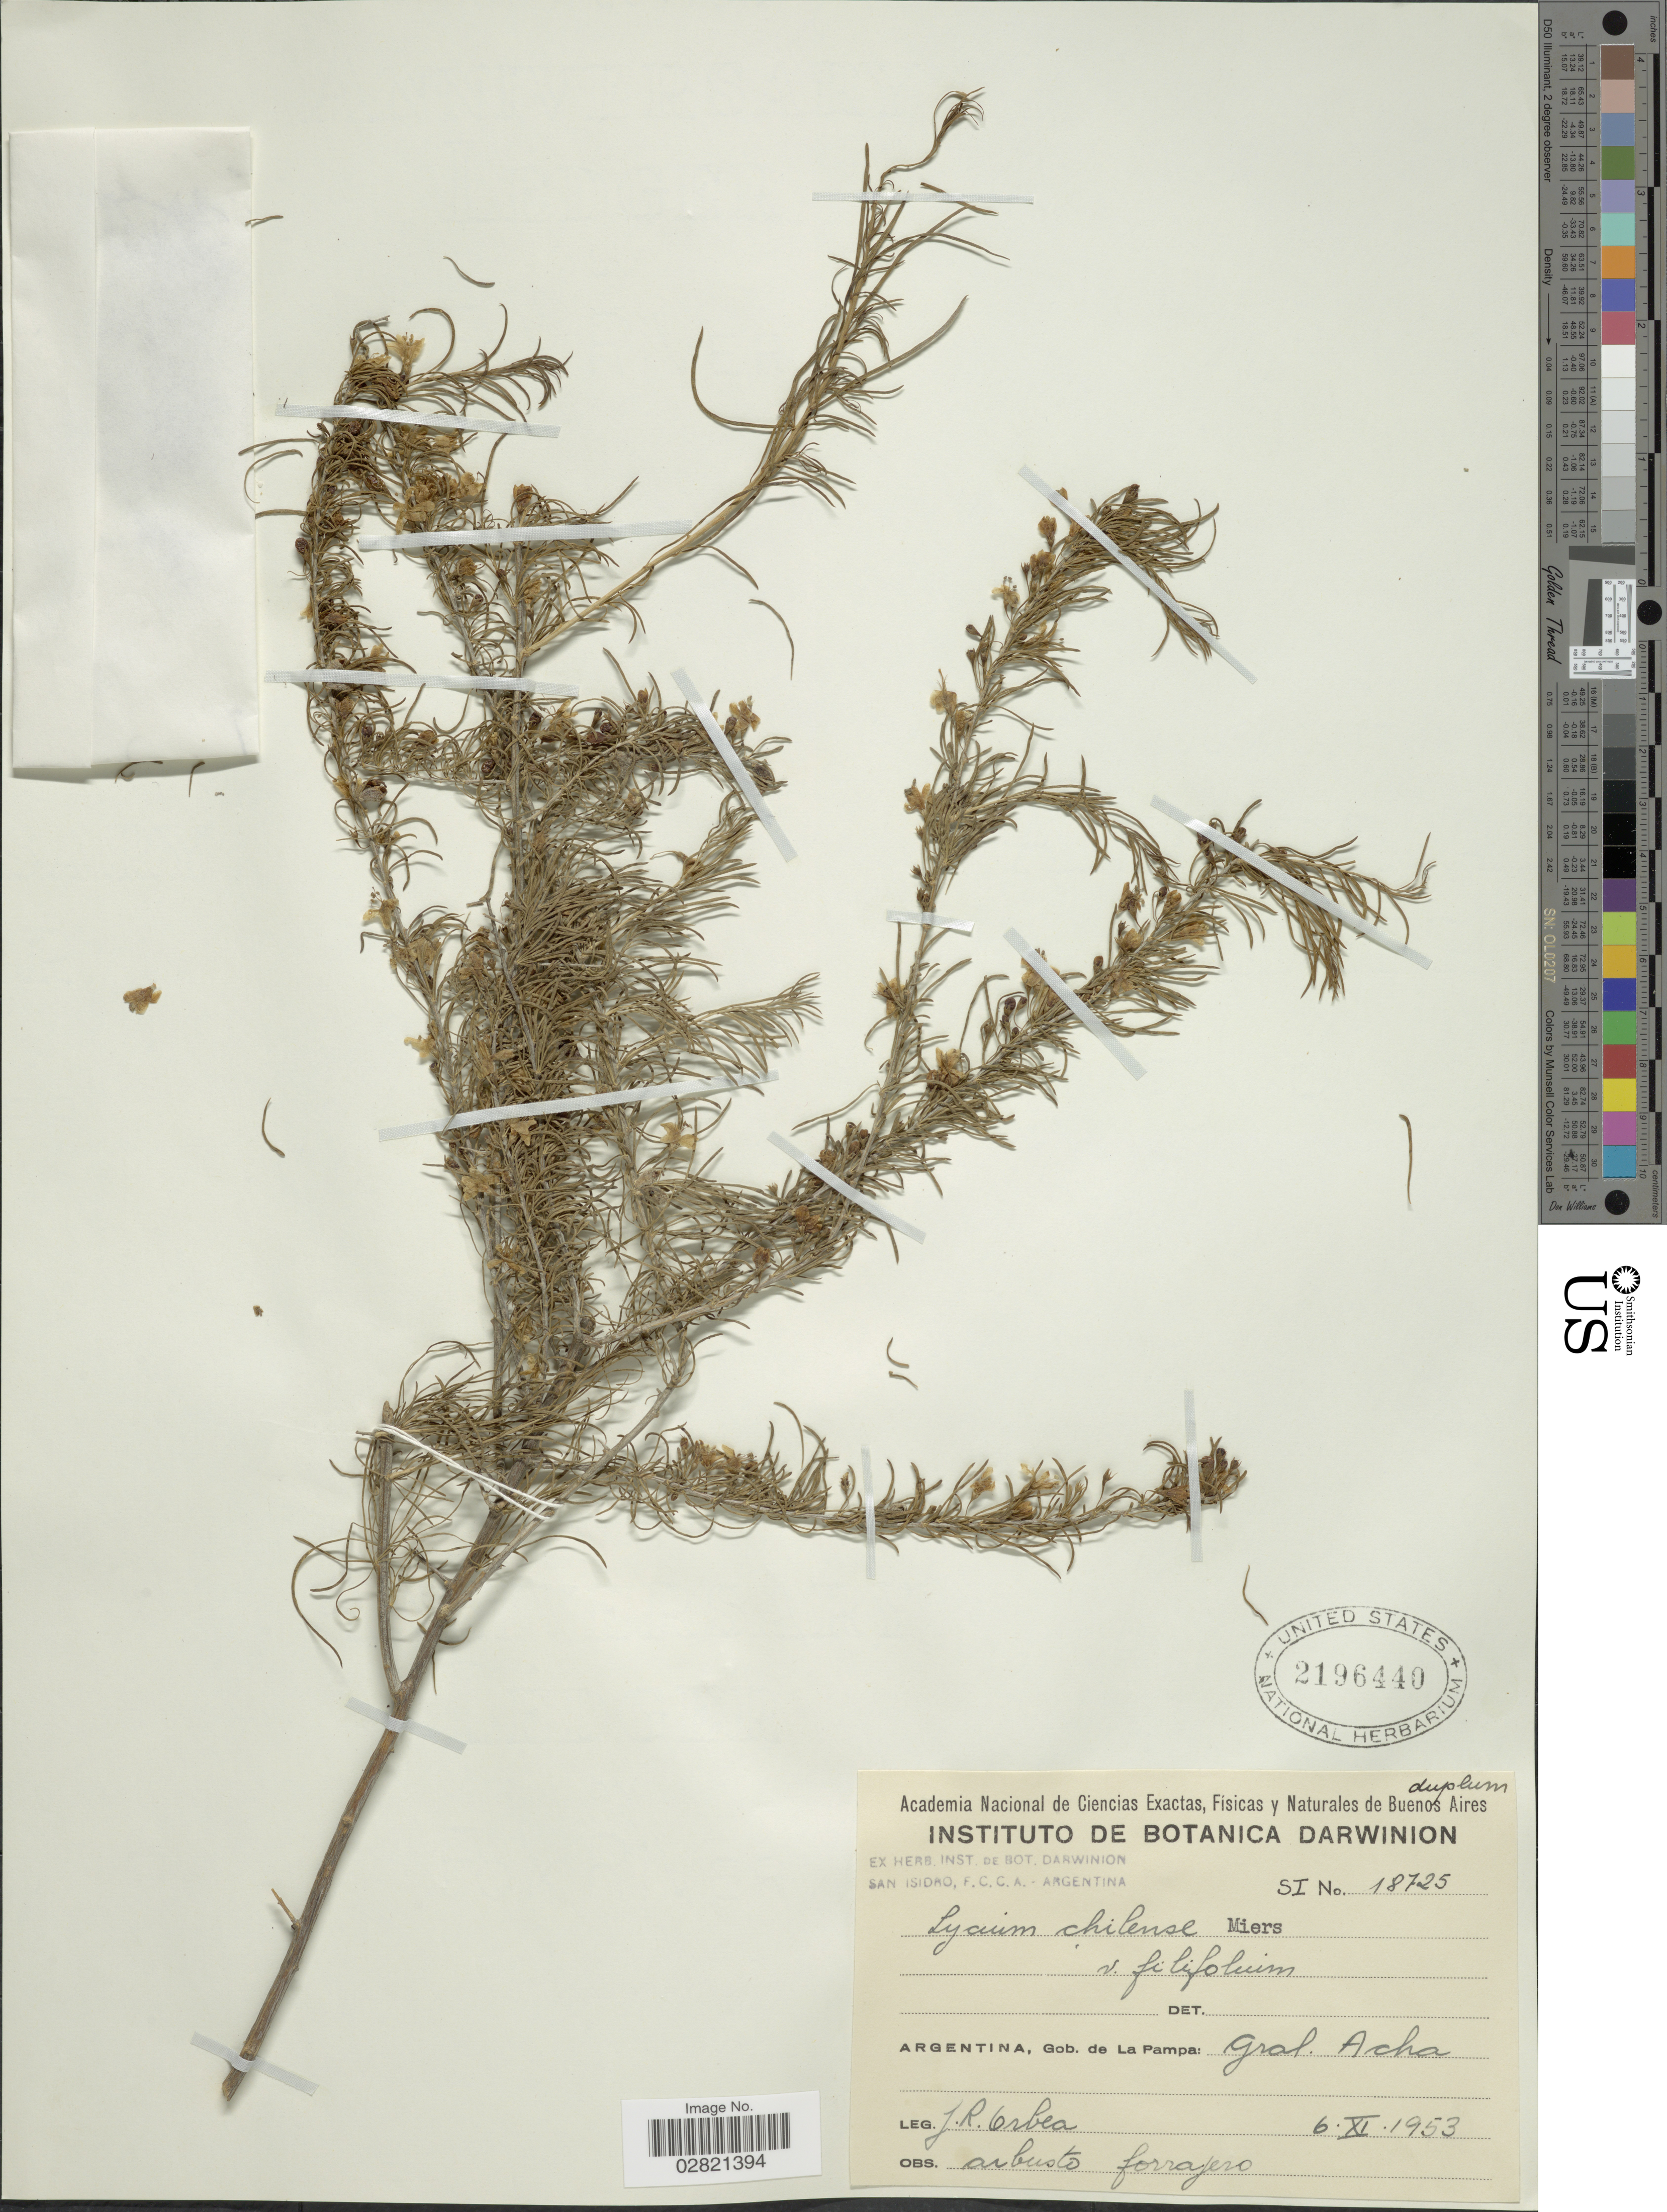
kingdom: Plantae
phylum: Tracheophyta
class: Magnoliopsida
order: Solanales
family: Solanaceae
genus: Lycium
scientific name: Lycium chilense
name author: Bertero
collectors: J. Orbea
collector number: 18725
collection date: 1953-11-06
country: Argentina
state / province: La Pampa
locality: Argentina, Gob. de La Pampa: Gral. Acha.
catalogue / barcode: US 2196440